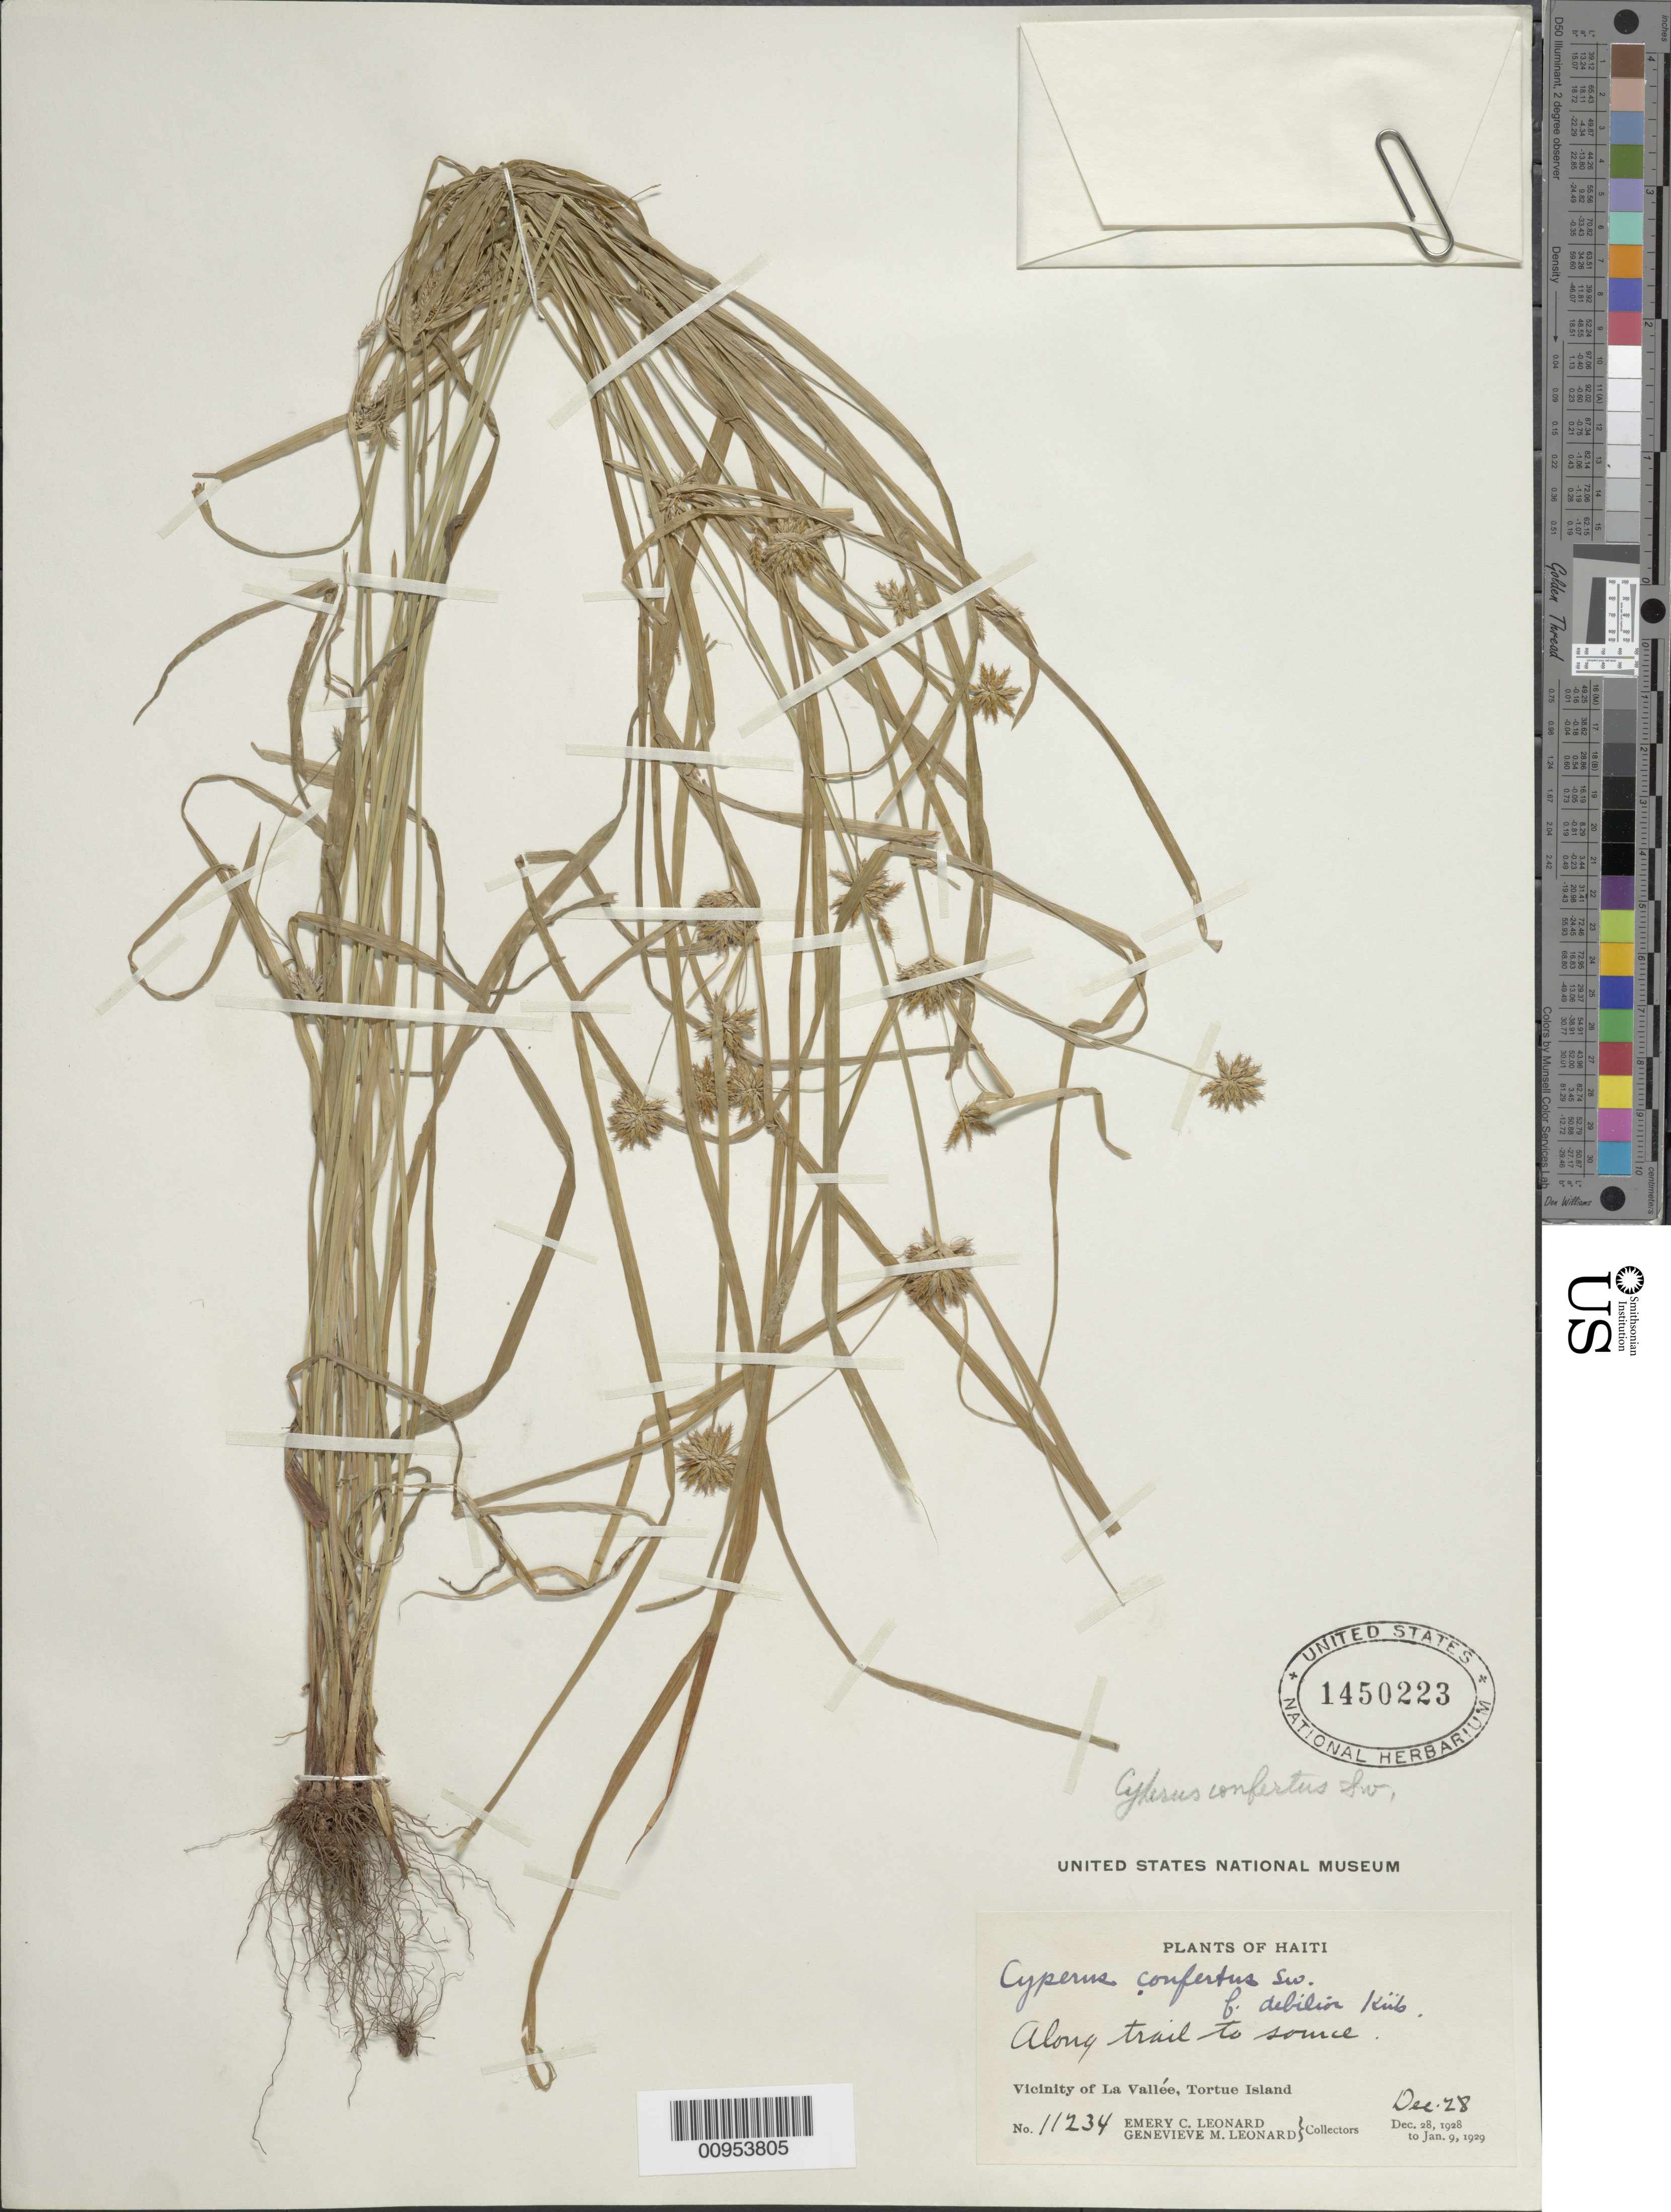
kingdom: Plantae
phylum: Tracheophyta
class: Liliopsida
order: Poales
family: Cyperaceae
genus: Cyperus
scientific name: Cyperus confertus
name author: Sw.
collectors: E. C. Leonard & G. M. Leonard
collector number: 11234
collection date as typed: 28 Dec 1928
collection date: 1928-12-28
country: Haiti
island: Tortue Island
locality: Vicinity of La Vallée, along trail to source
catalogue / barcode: US 1450223